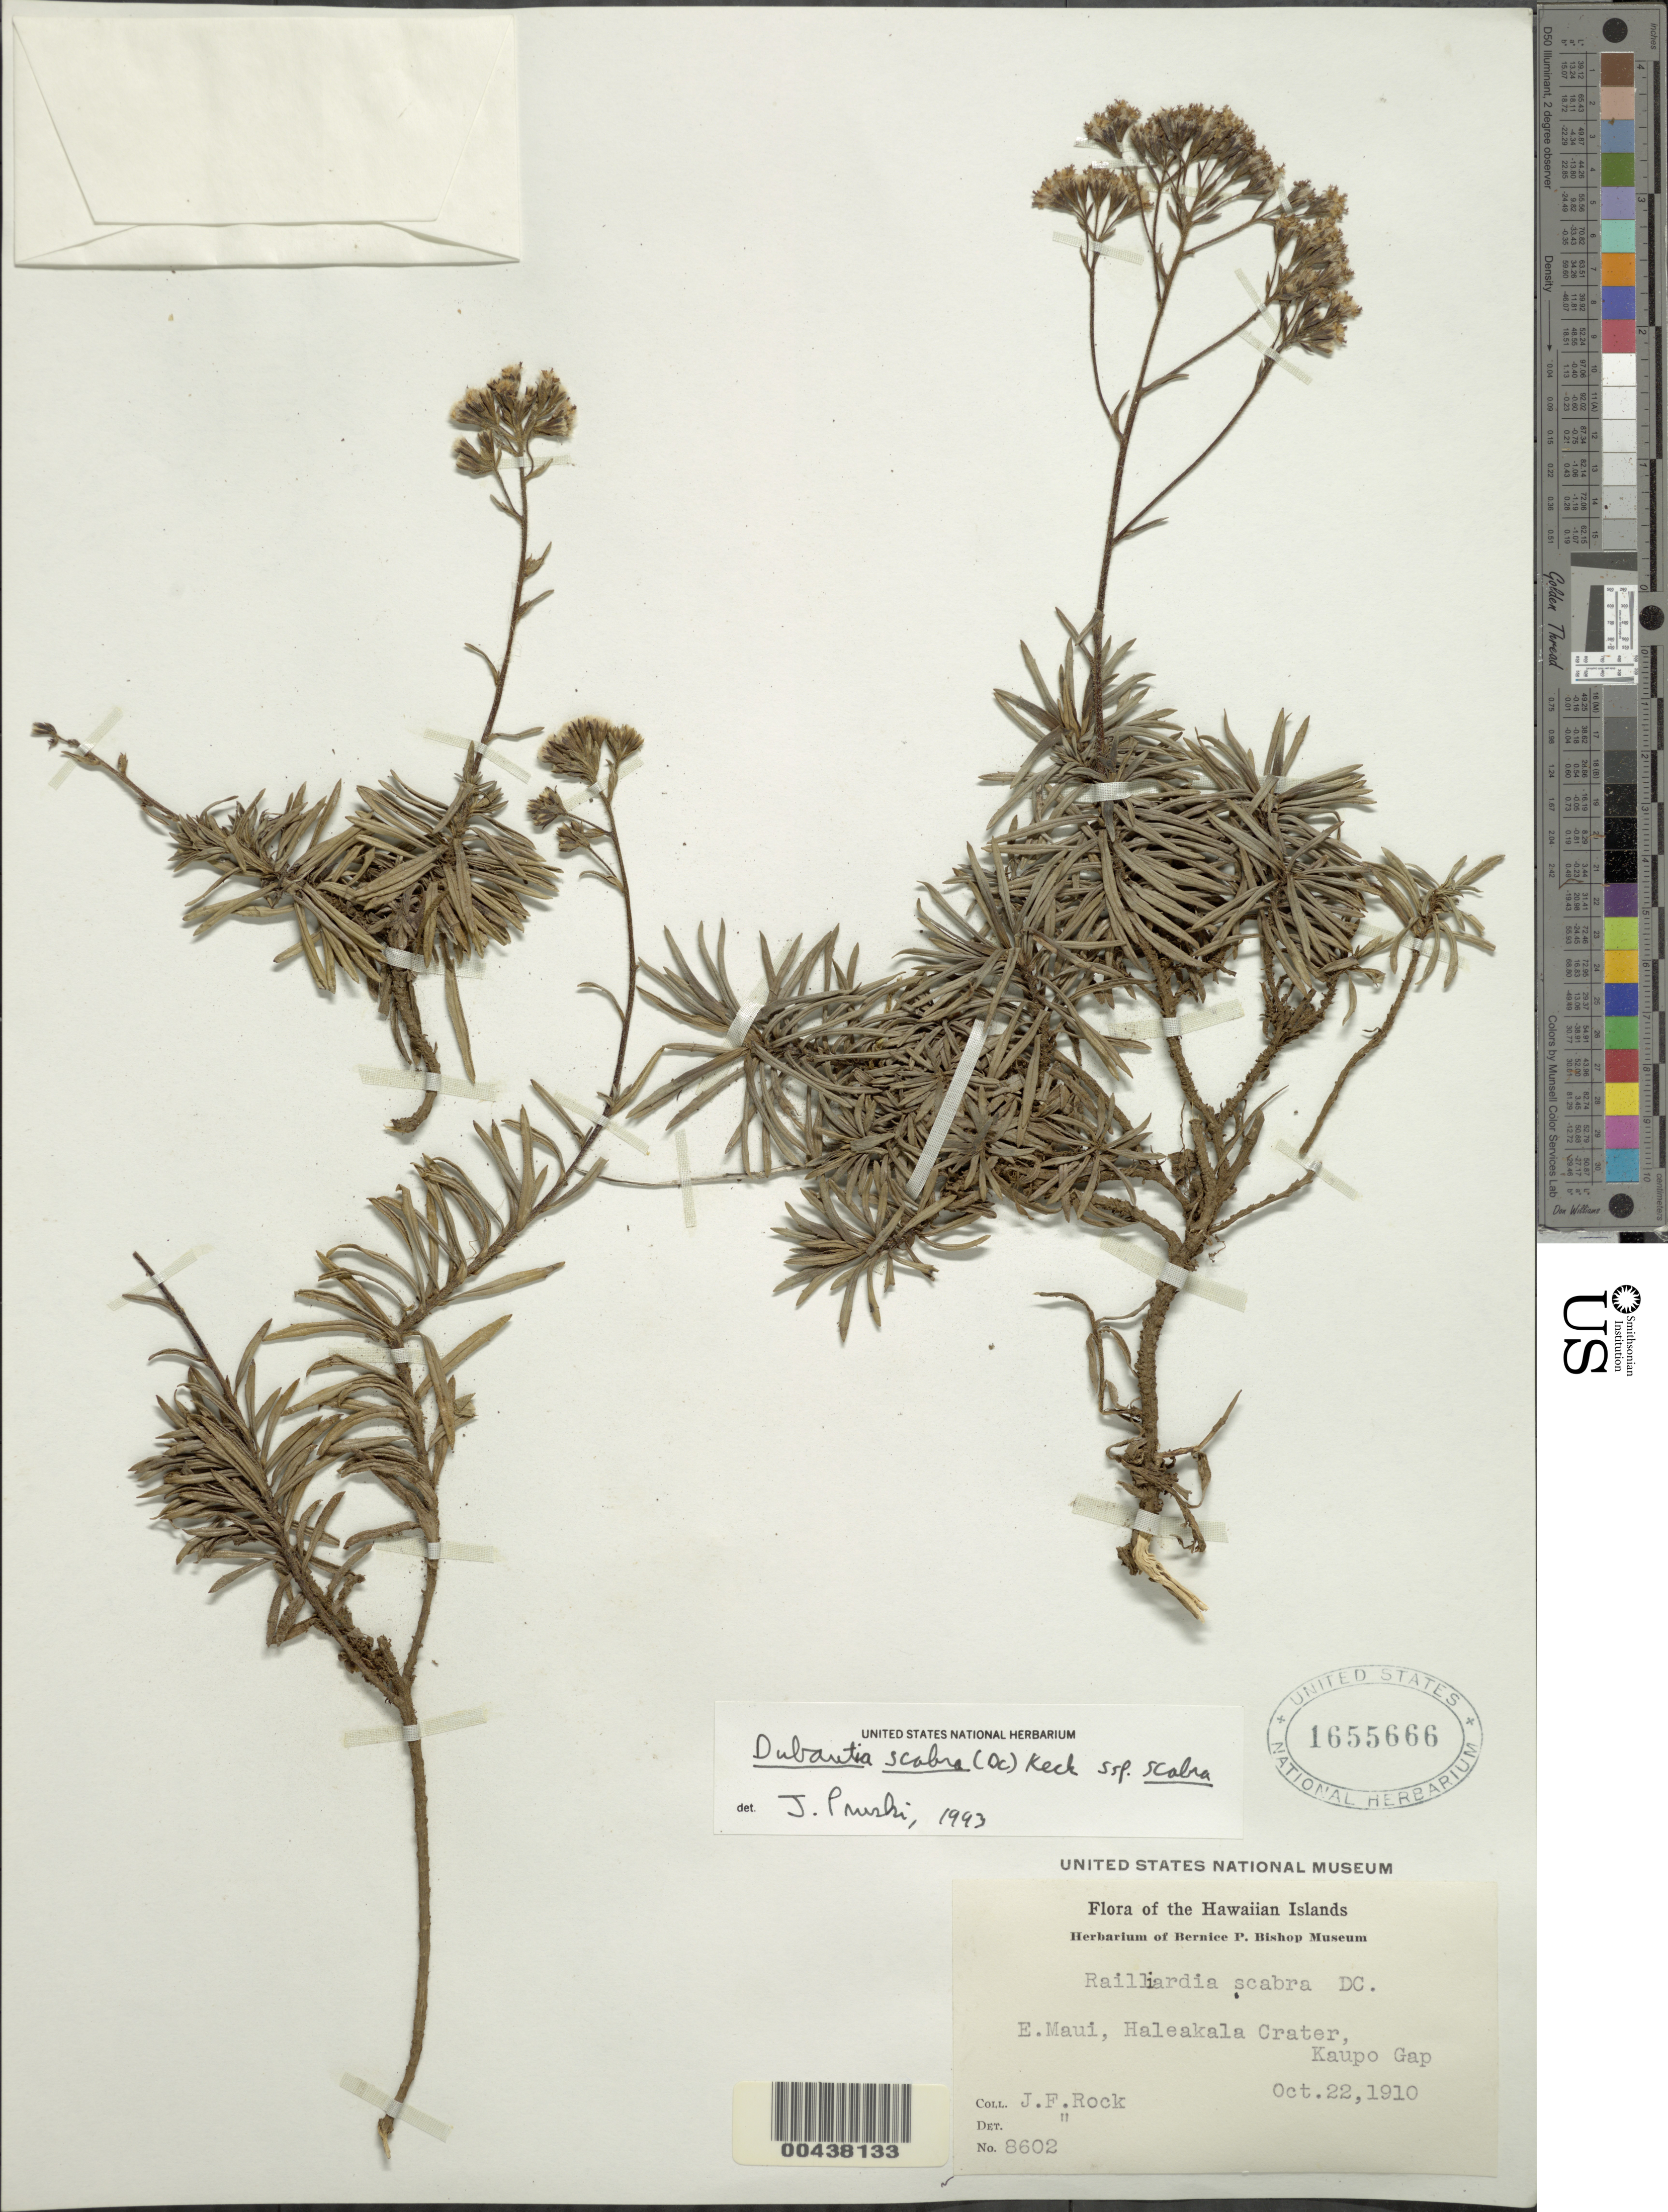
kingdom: Plantae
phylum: Tracheophyta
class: Magnoliopsida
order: Asterales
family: Asteraceae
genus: Dubautia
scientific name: Dubautia scabra subsp. scabra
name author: (DC.) D.D. Keck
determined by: Pruski, J. F.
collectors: J. F. Rock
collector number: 8602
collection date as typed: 22 Oct 1910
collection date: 1910-10-22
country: United States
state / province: Hawaii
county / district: Maui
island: Maui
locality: E Maui, Halaekala Crater, Kaupo Gap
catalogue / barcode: US 1655666